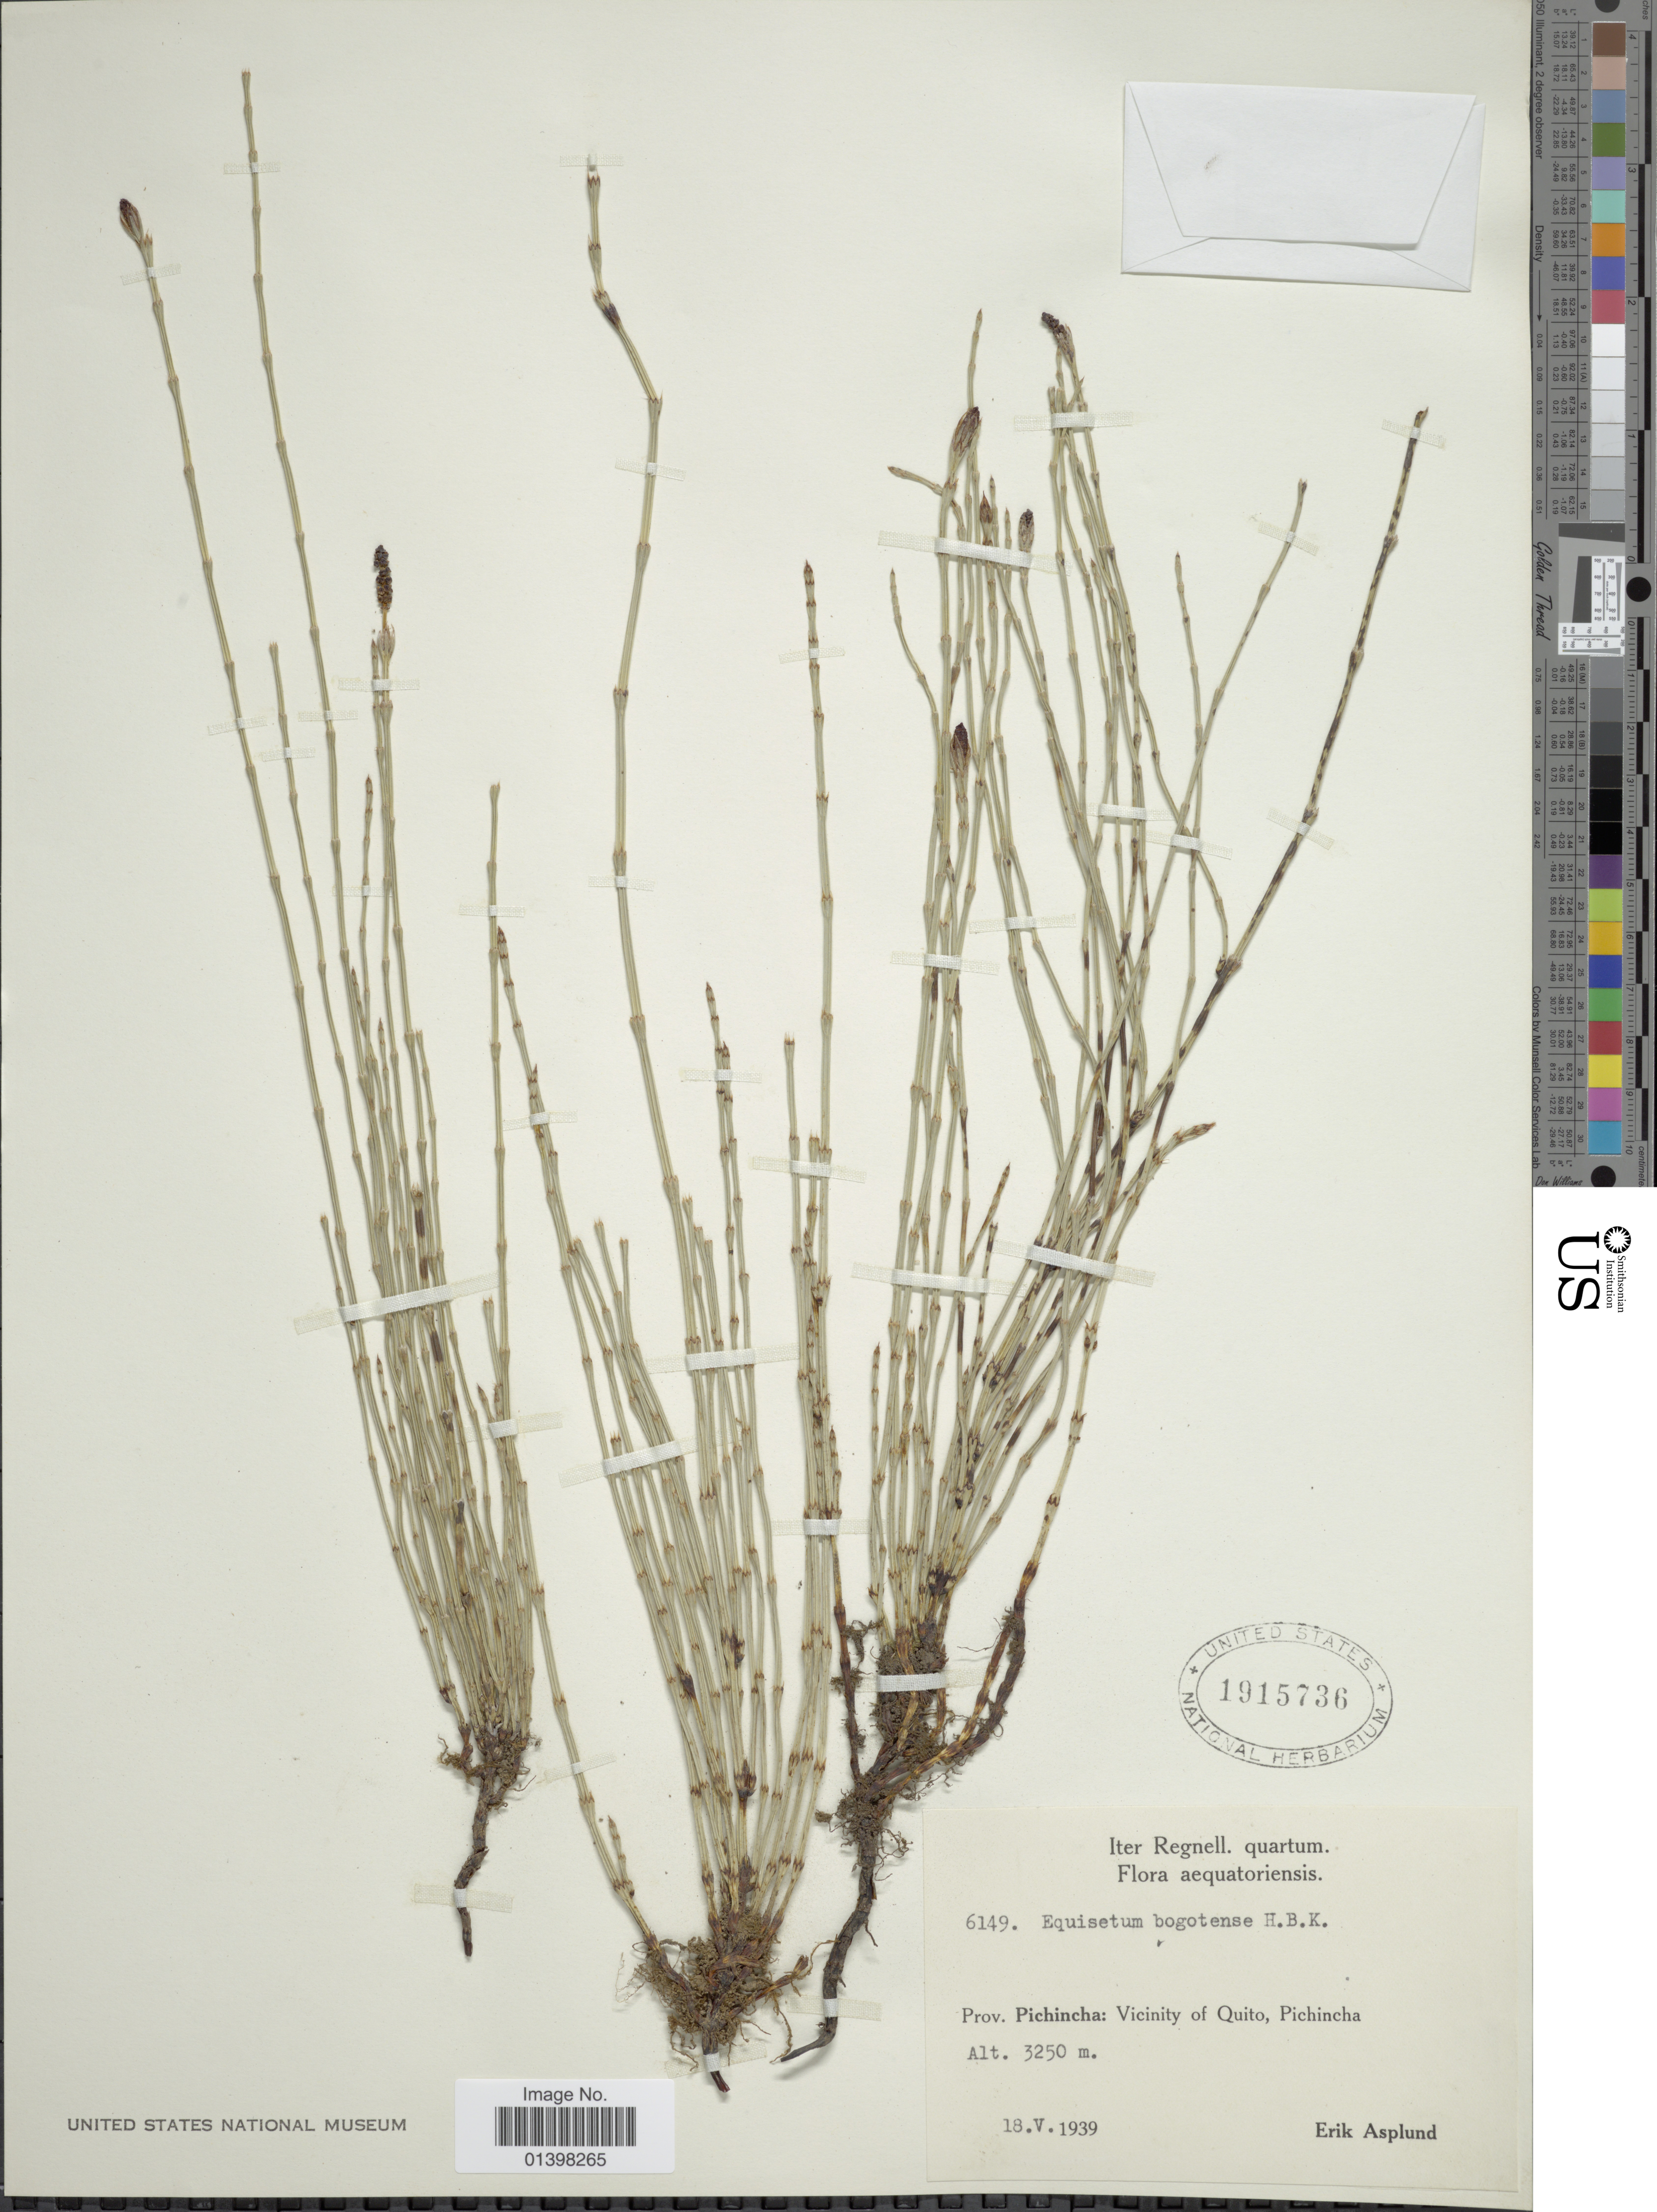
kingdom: Plantae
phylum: Tracheophyta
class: Polypodiopsida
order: Equisetales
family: Equisetaceae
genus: Equisetum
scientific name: Equisetum bogotense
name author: Kunth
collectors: E. Asplund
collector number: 6149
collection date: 1939-05-18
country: Ecuador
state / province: Pichincha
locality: Vicinity of Quito, Pichincha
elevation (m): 3250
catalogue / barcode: US 1915736